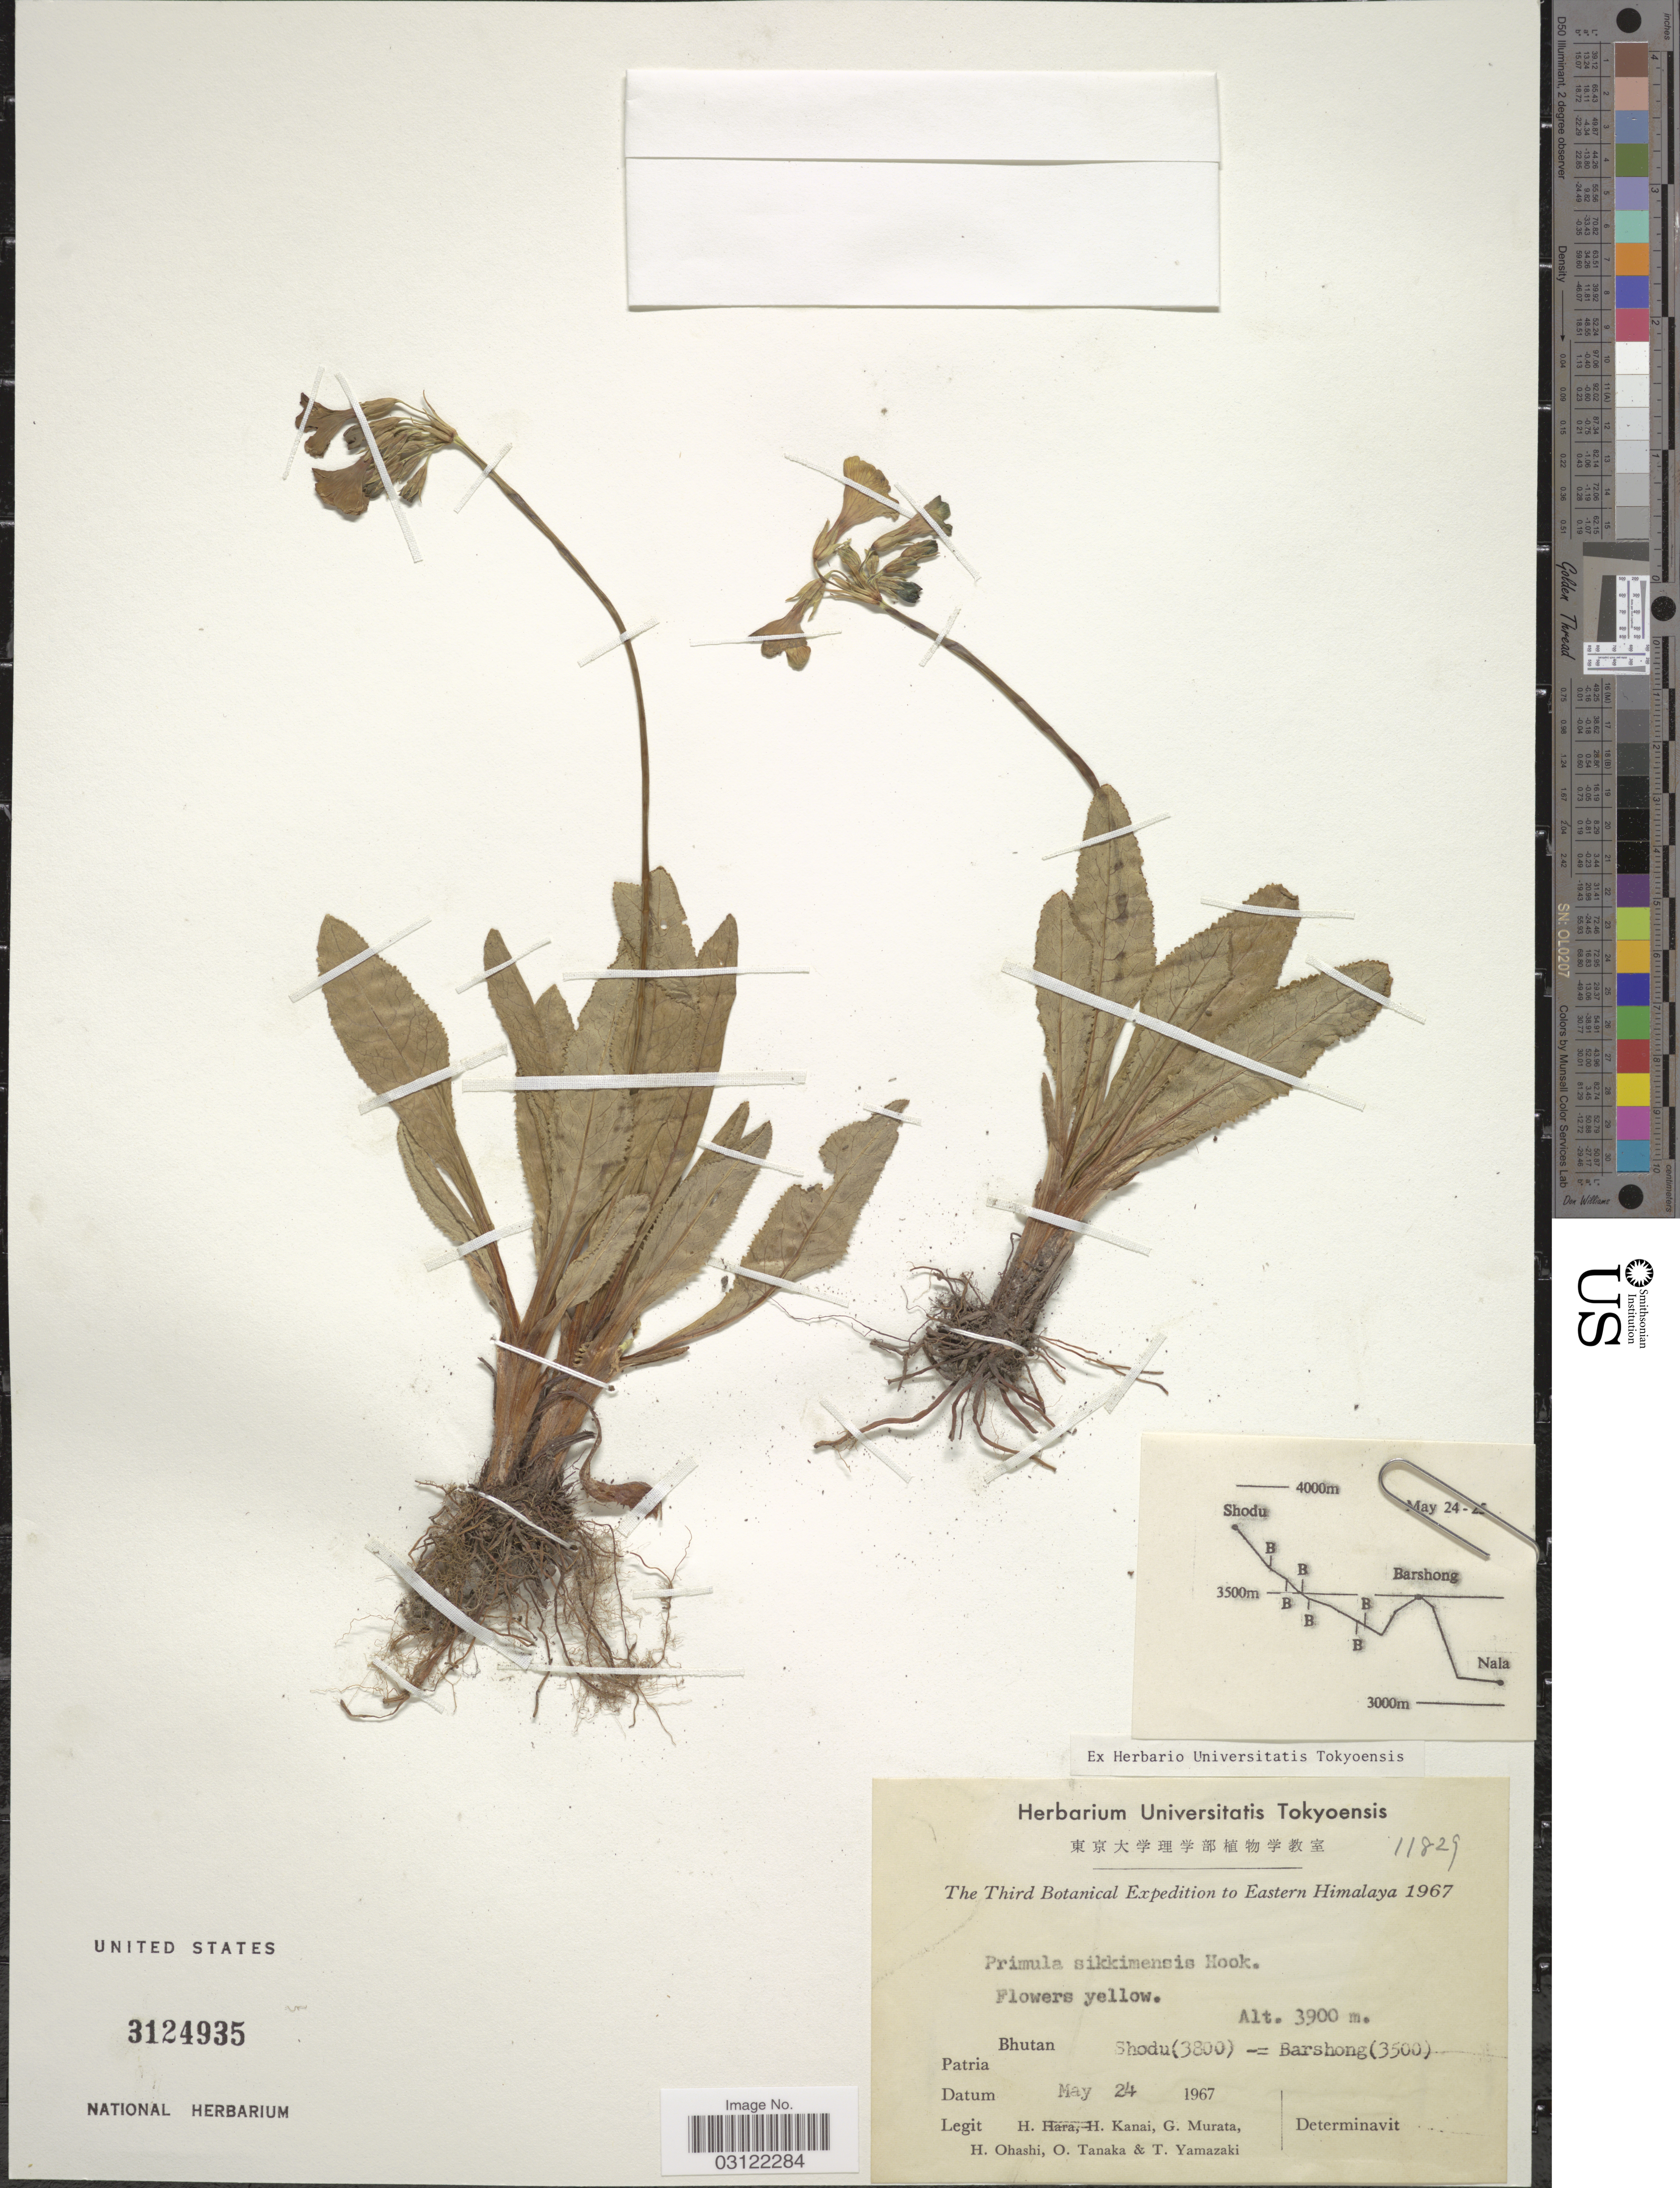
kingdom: Plantae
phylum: Tracheophyta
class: Magnoliopsida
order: Ericales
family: Primulaceae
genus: Primula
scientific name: Primula sikkimensis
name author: Hook.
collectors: H. Kanai, G. Murata, H. Ohashi, O. Tanaka & T. Yamazaki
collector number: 11829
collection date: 1967-05-24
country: Bhutan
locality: Eatern Himalaya. Shodu (3800) -= Barshong (3500).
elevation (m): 3900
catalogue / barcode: US 3124935